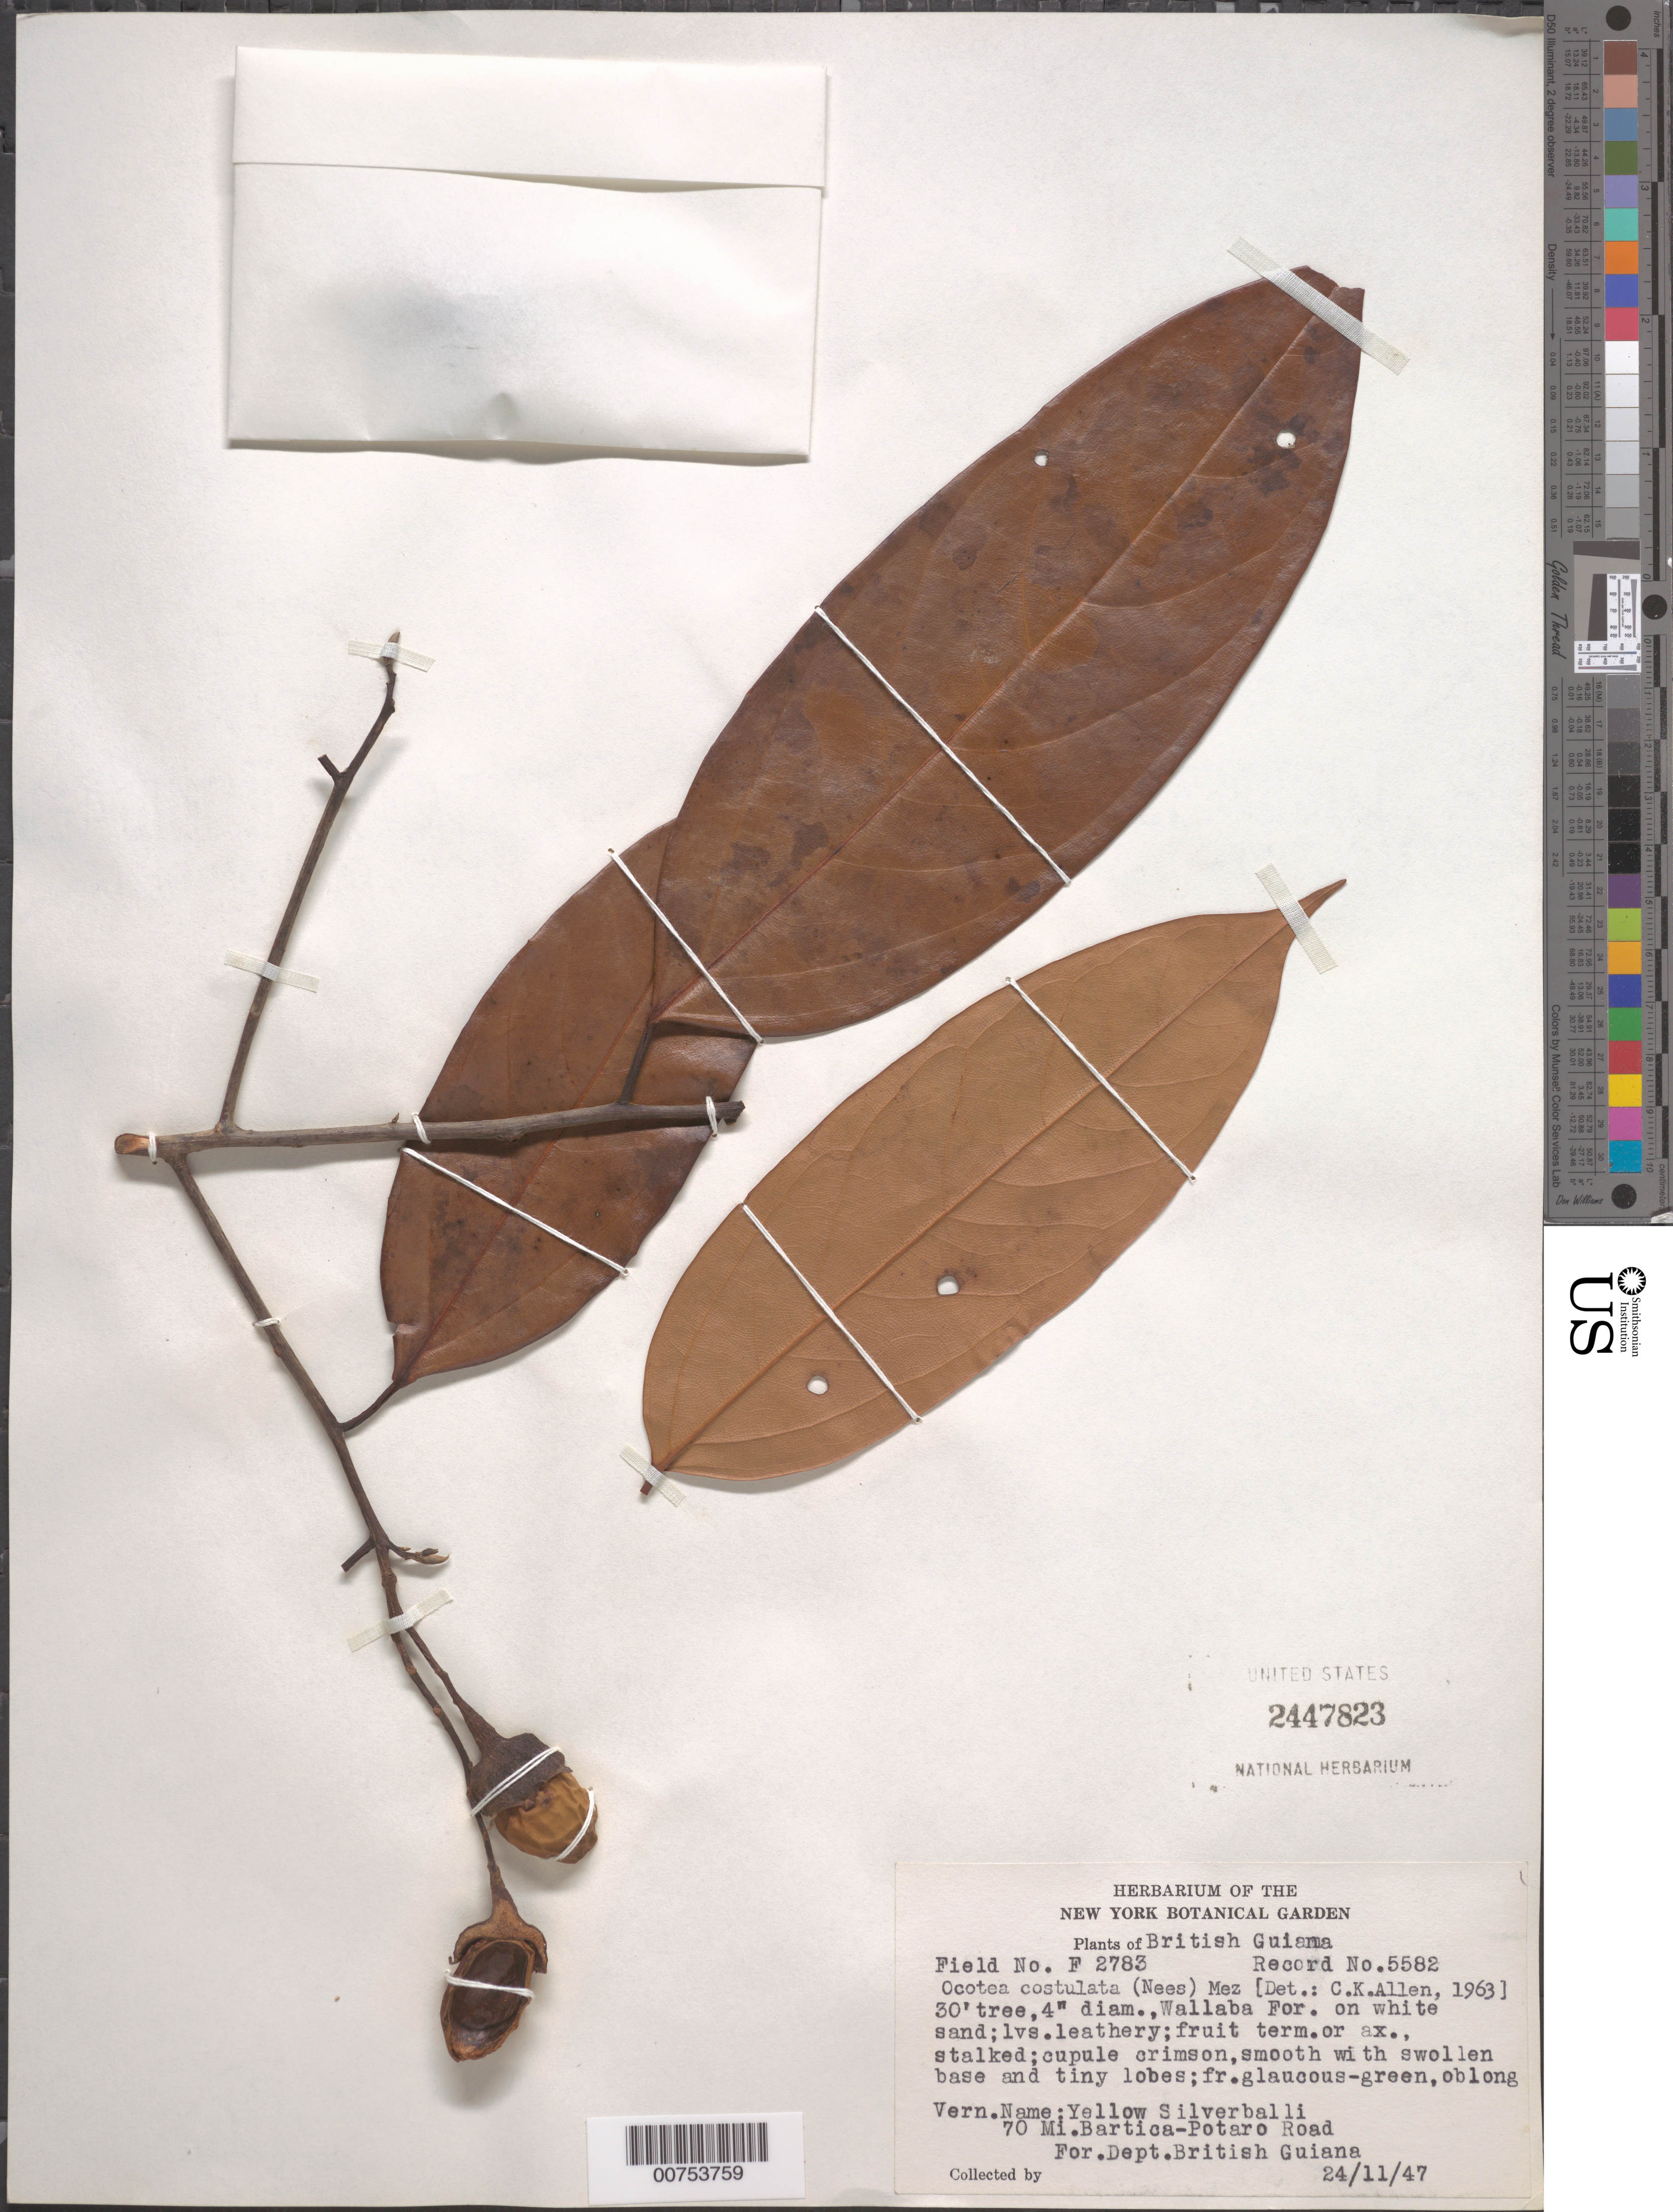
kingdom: Plantae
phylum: Tracheophyta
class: Magnoliopsida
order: Laurales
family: Lauraceae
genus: Ocotea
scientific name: Ocotea costulata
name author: (Nees) Mez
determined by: Allen, C. K.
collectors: Forest Dept. B. G. & British Guiana Forestry Dept.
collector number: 5582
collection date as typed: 24-Nov-47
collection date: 1947-11-24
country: Guyana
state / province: Cuyuni-Mazaruni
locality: Bartica-Potaro Road, mile 70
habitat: Wallaba forest, on white sand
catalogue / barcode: US 2447823